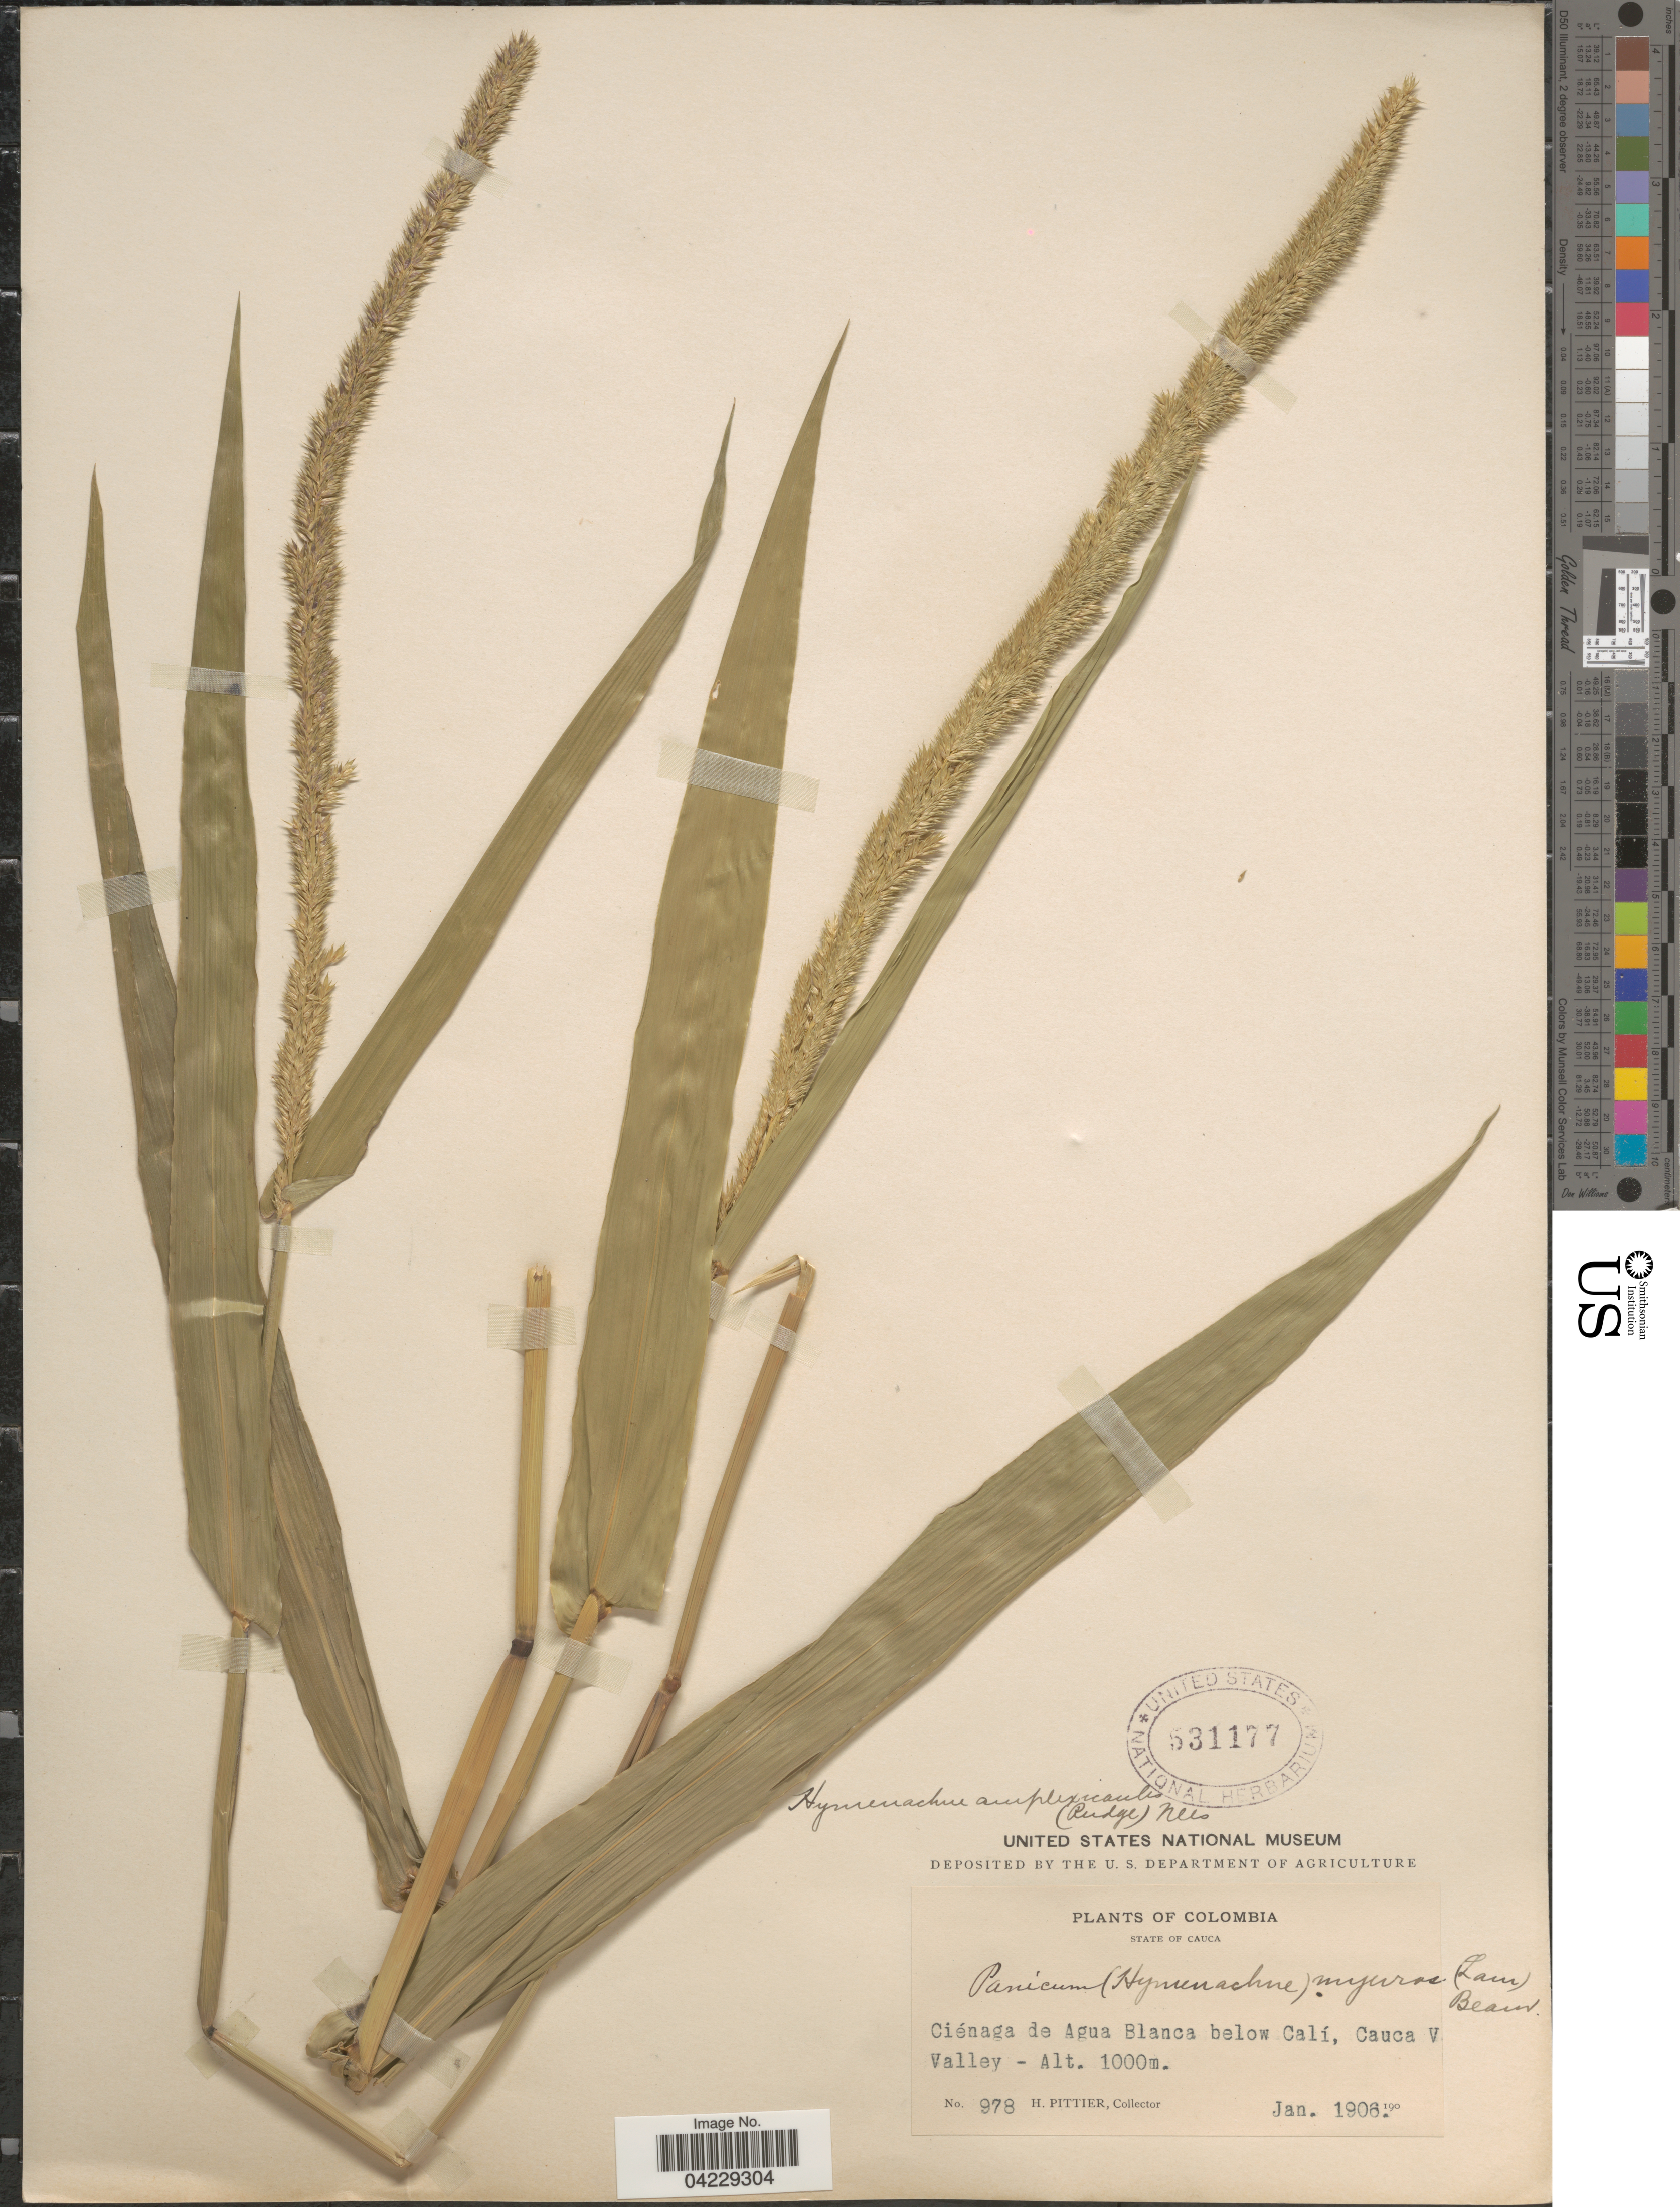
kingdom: Plantae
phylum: Tracheophyta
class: Liliopsida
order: Poales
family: Poaceae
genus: Hymenachne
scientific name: Hymenachne amplexicaulis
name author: (Rudge) Nees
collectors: H. F. Pittier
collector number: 978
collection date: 1906-01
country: Colombia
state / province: Cauca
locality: Ciénaga de Agua Blanca below Calí, Cauca Valley.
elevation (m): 1000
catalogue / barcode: US 531177